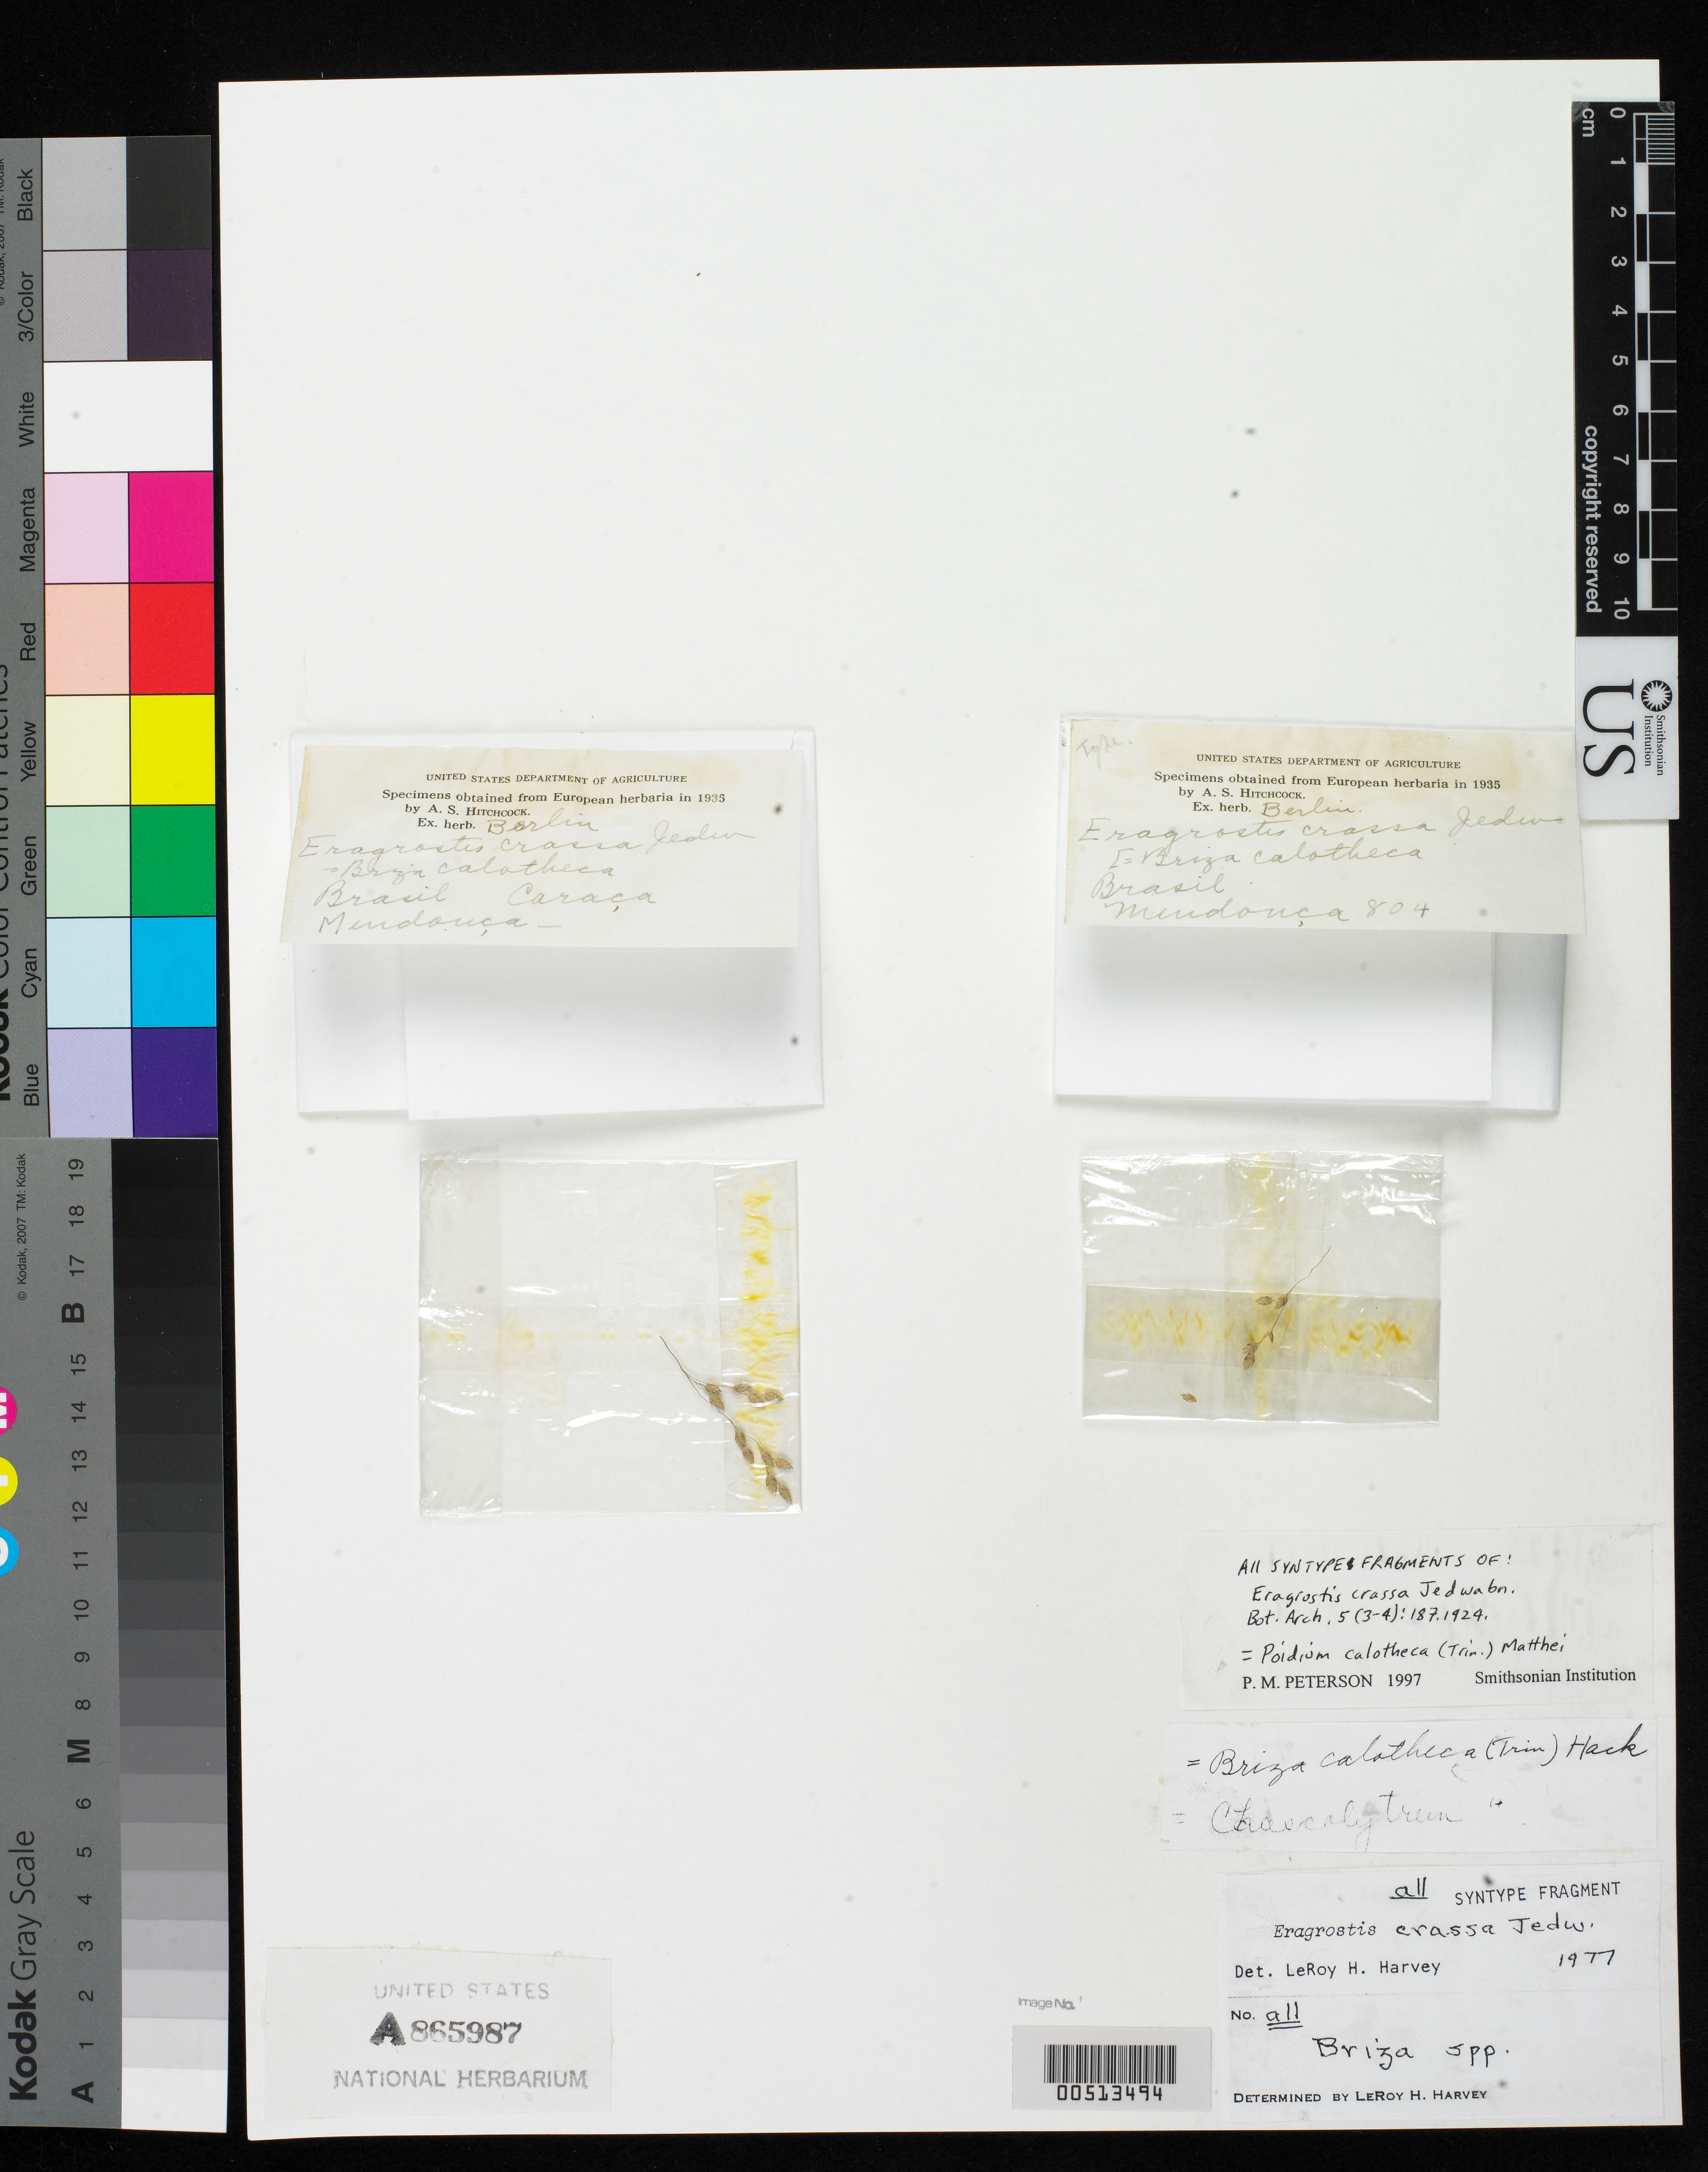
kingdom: Plantae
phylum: Tracheophyta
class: Liliopsida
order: Poales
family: Poaceae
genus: Eragrostis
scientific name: Eragrostis crassa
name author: Jedwabn.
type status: Type Fragment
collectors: F. Mendonça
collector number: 804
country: Brazil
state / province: Minas Gerais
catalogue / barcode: US 865987A